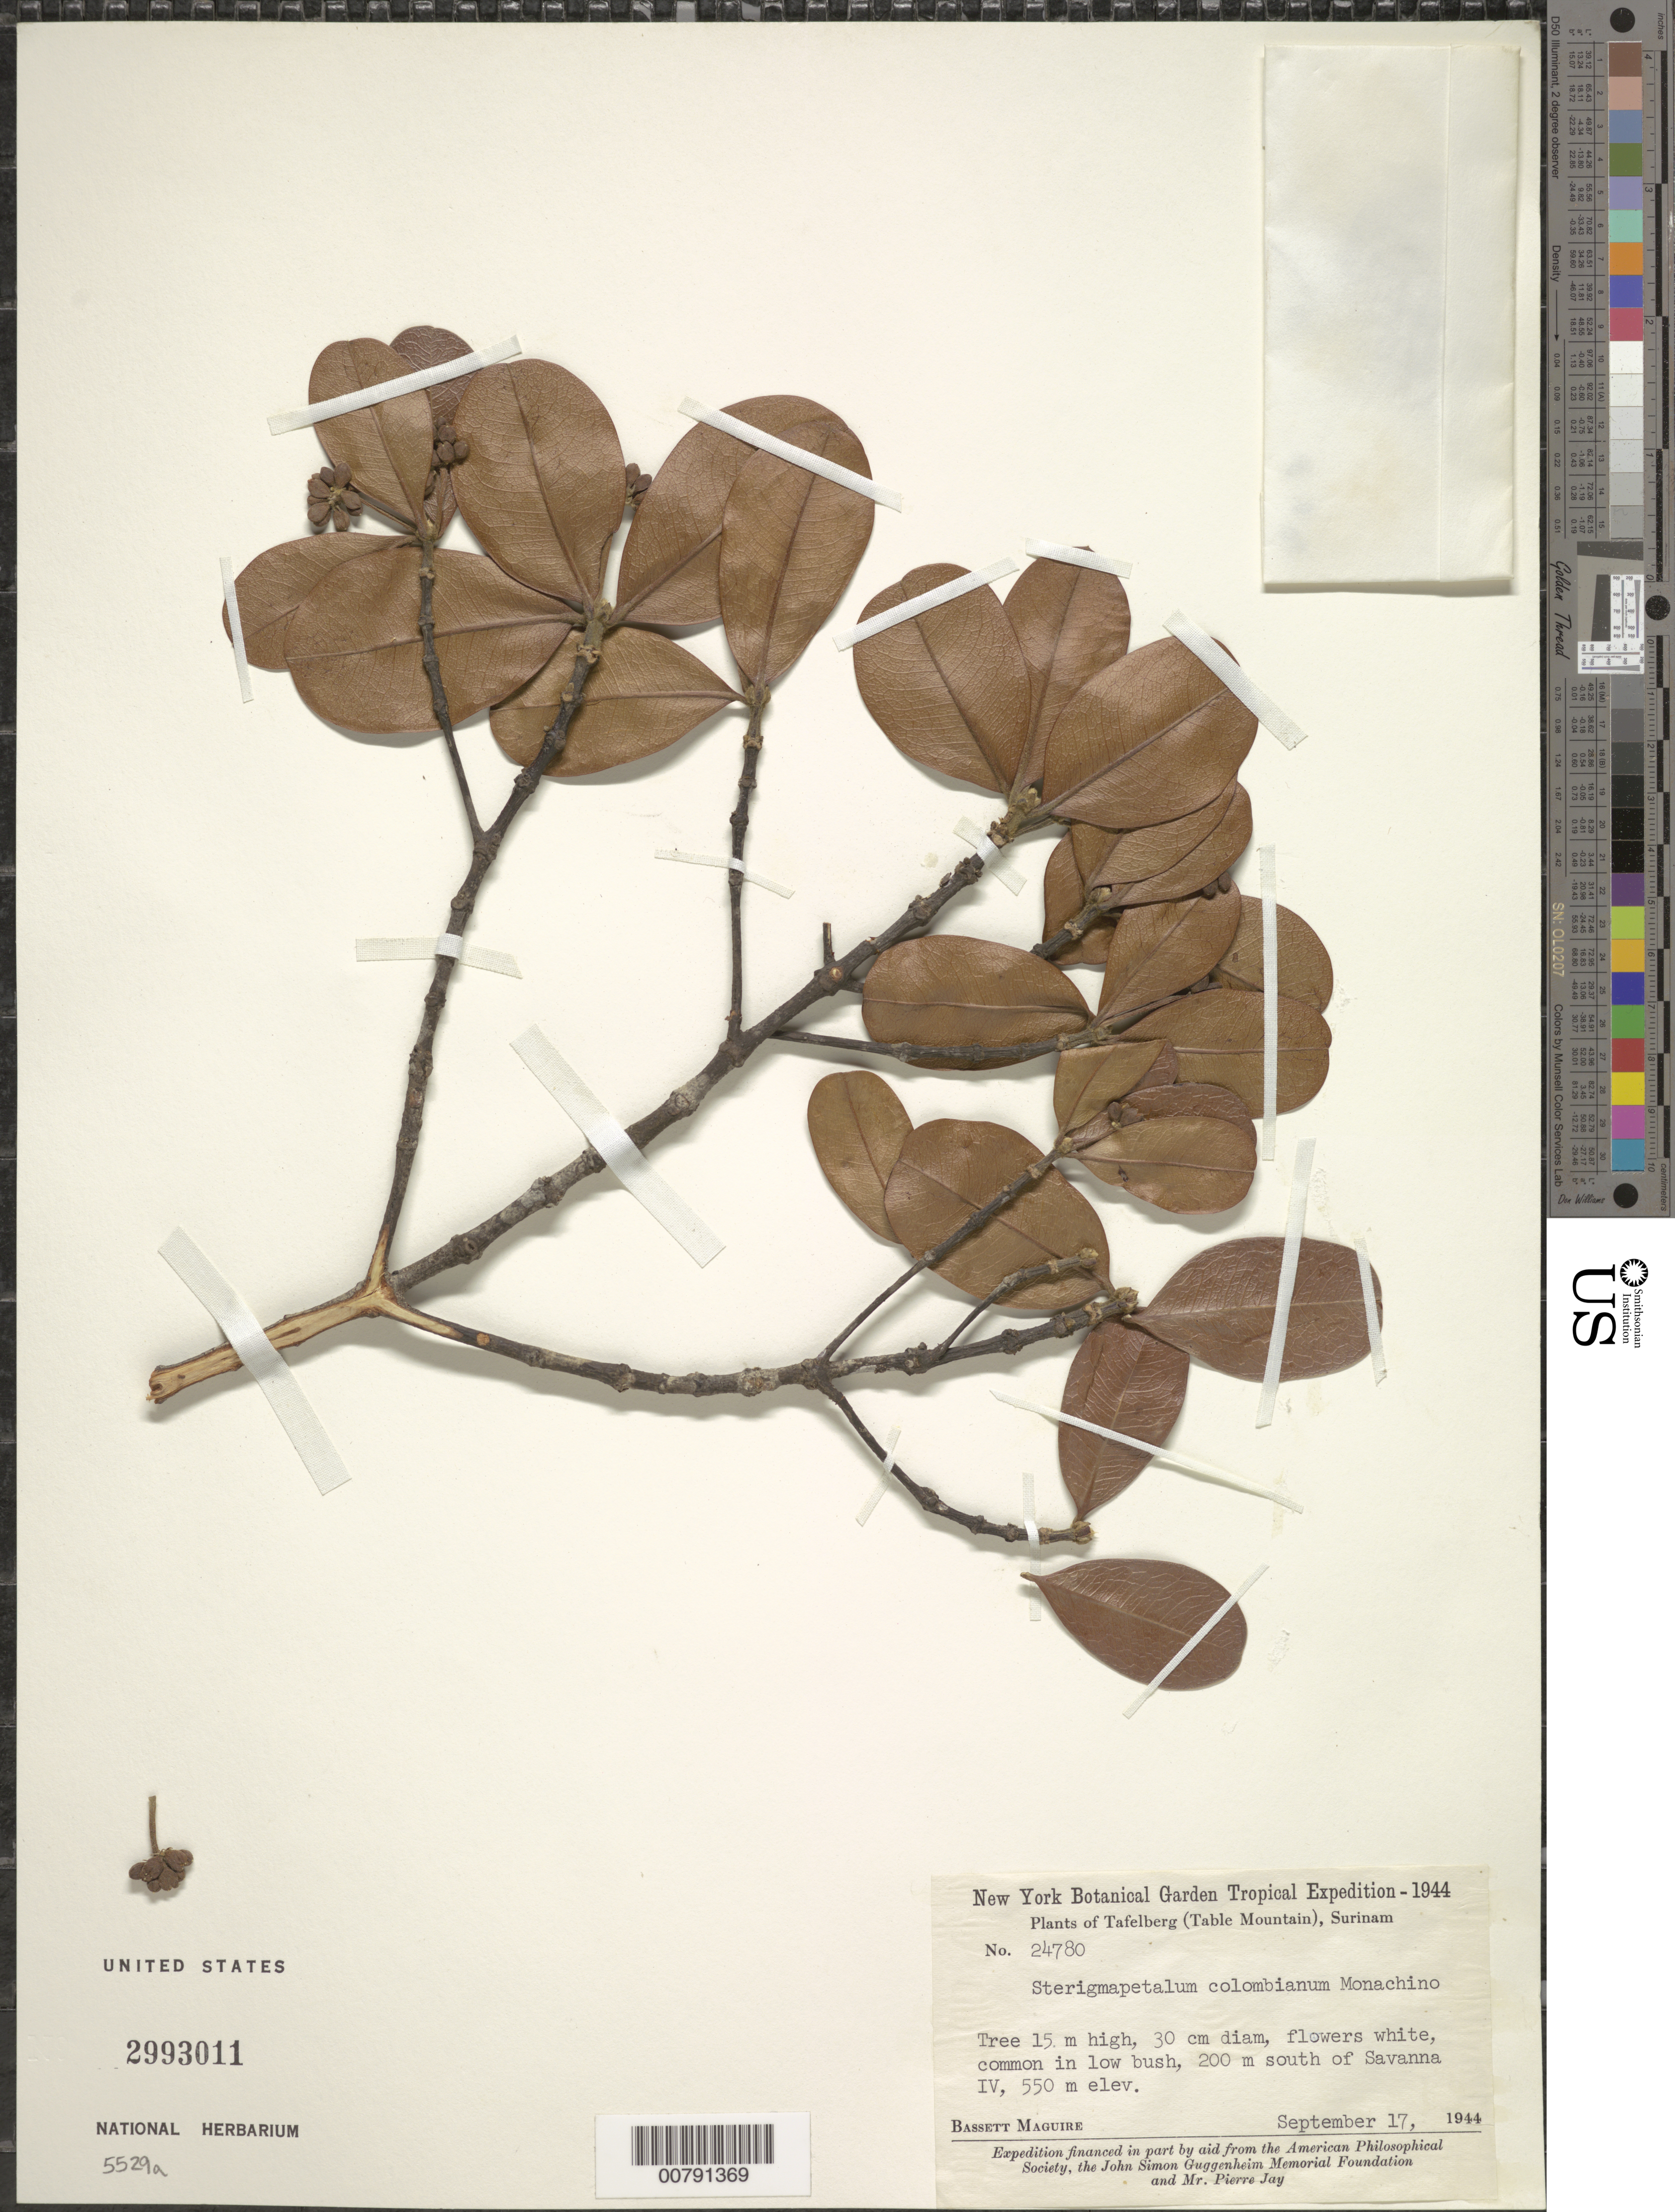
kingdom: Plantae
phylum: Tracheophyta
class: Magnoliopsida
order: Malpighiales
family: Rhizophoraceae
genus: Sterigmapetalum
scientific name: Sterigmapetalum colombianum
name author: Monach.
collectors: B. Maguire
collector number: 24780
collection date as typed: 17-Sep-44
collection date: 1944-09-17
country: Suriname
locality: Tafelberg (Table Mountain), Savanna IV, 200 m south of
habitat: Low bush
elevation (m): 550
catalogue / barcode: US 2993011